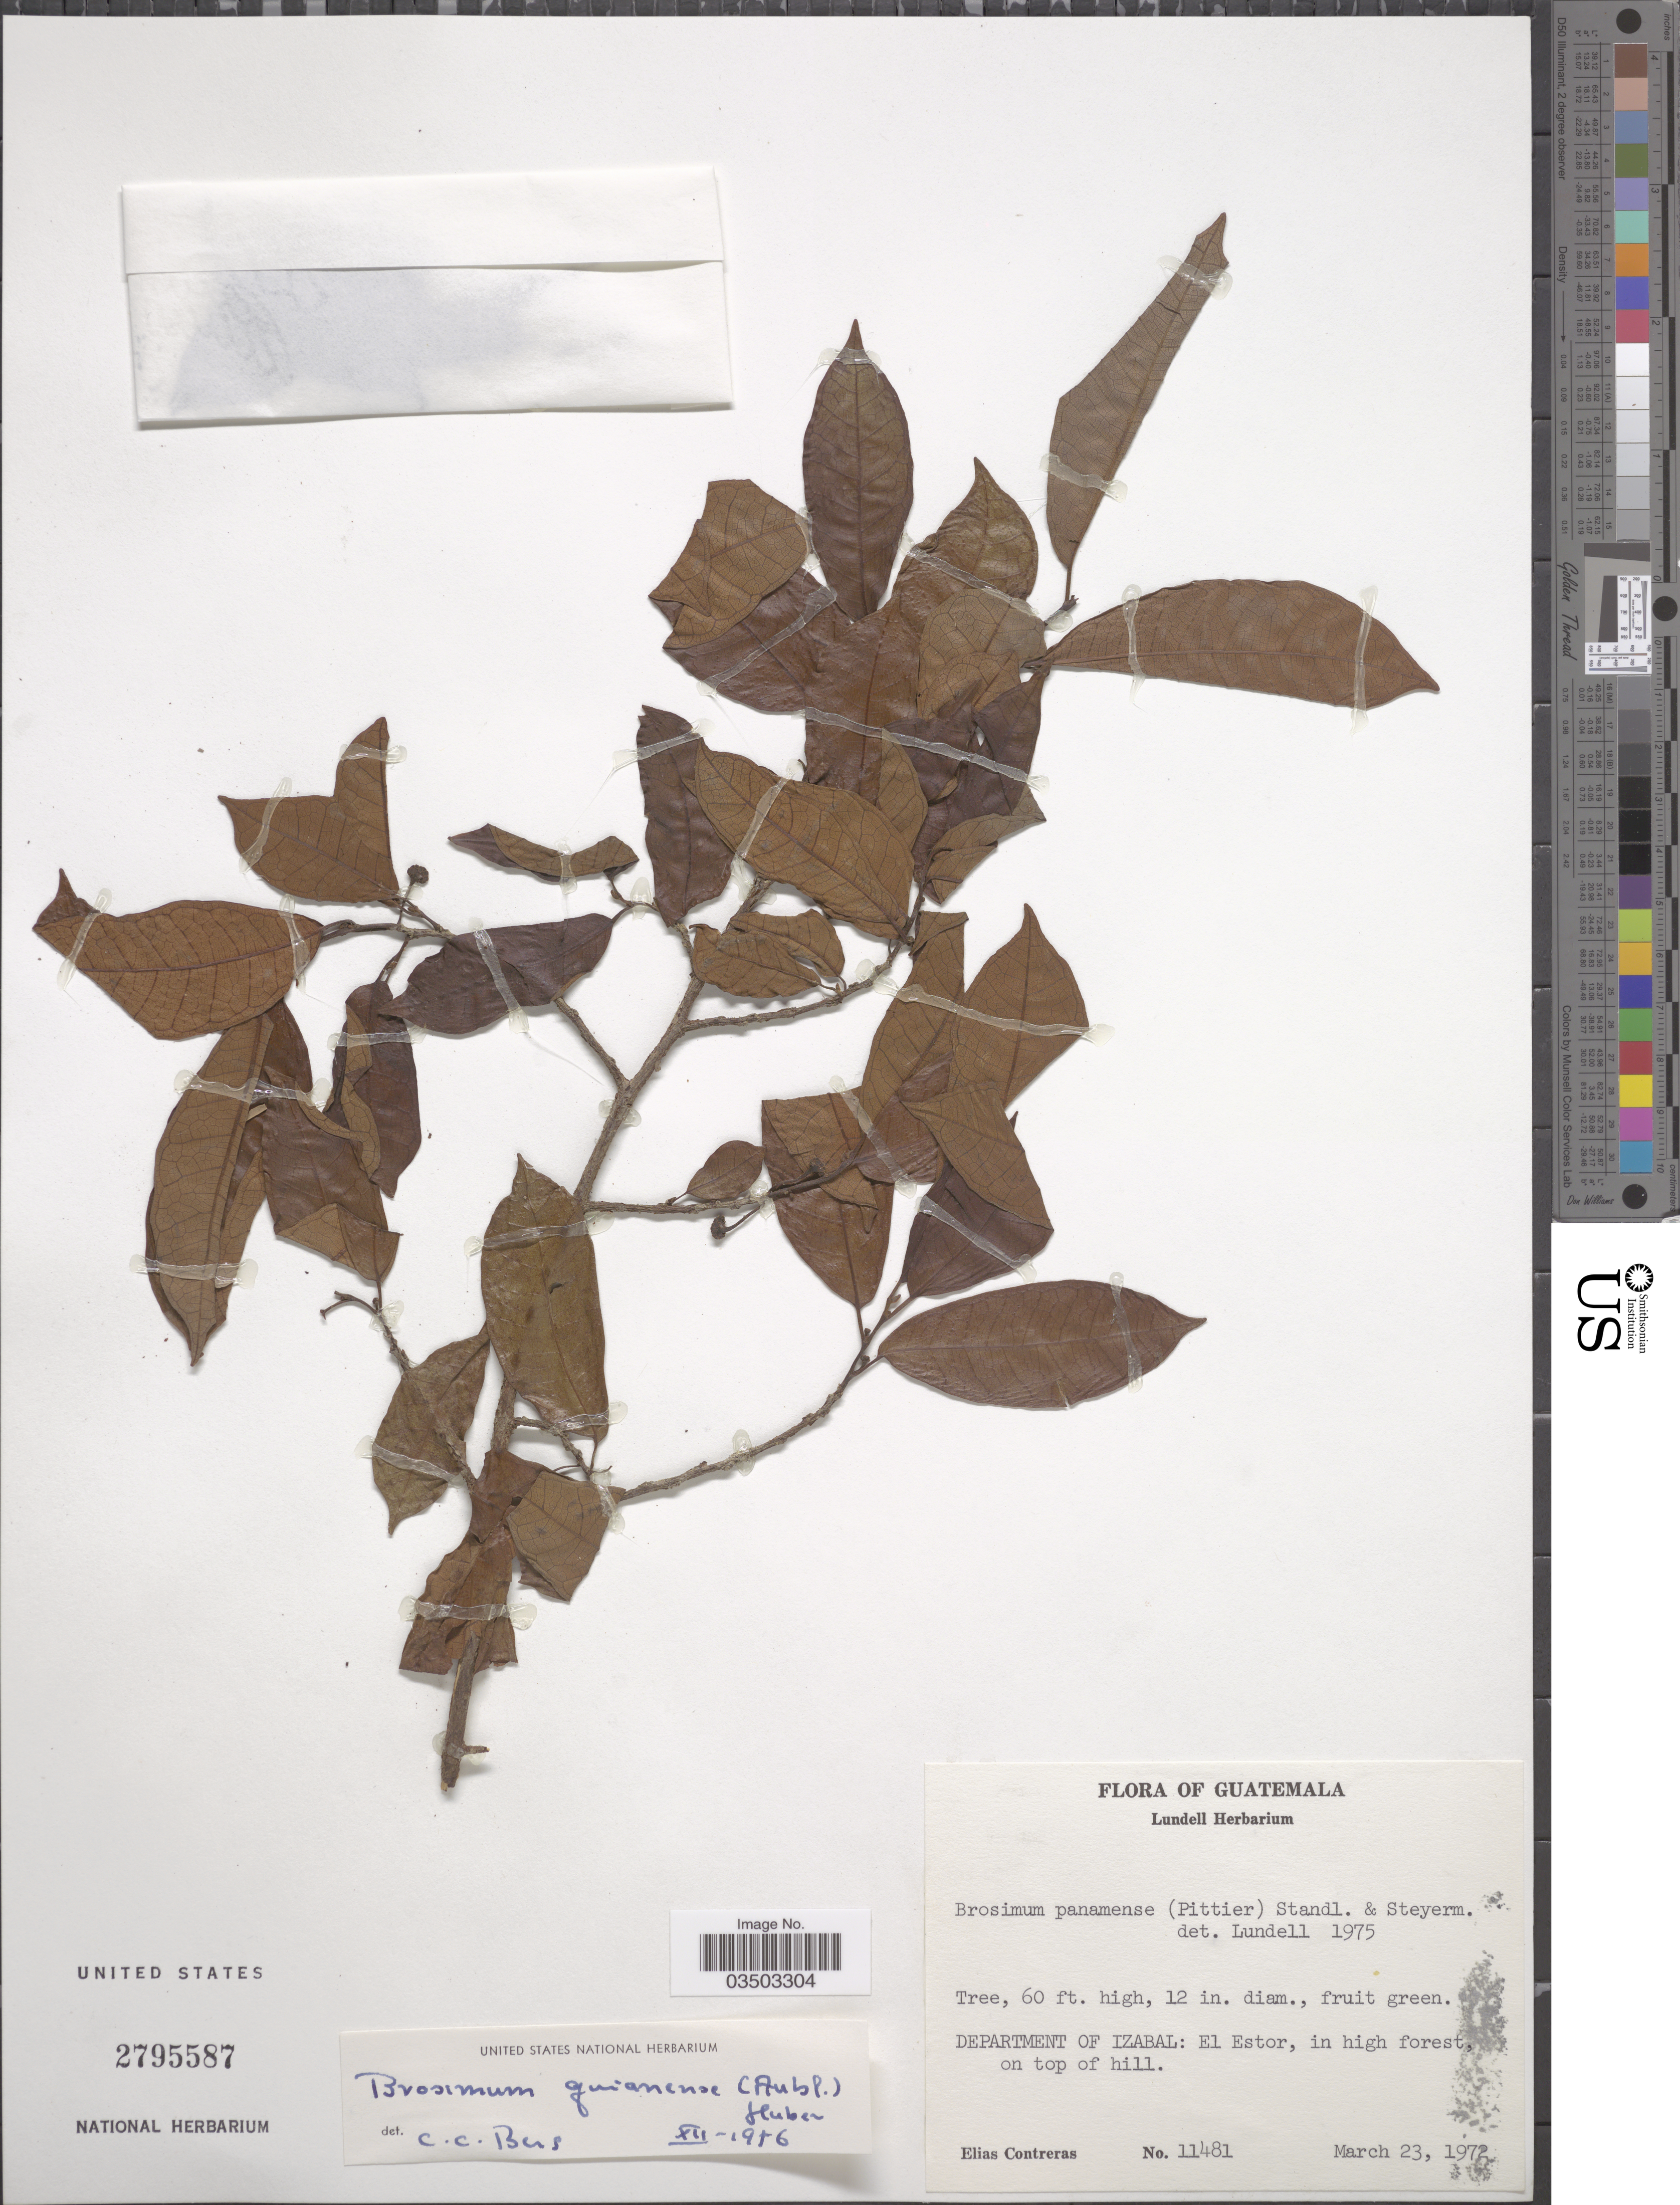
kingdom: Plantae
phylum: Tracheophyta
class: Magnoliopsida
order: Rosales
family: Moraceae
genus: Brosimum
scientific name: Brosimum guianense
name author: (Aubl.) Huber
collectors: E. Contreras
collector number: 11481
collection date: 1972-03-23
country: Guatemala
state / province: Izabal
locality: Department of Izabal: El Estor, in high forest, on top of hill.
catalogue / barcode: US 2795587